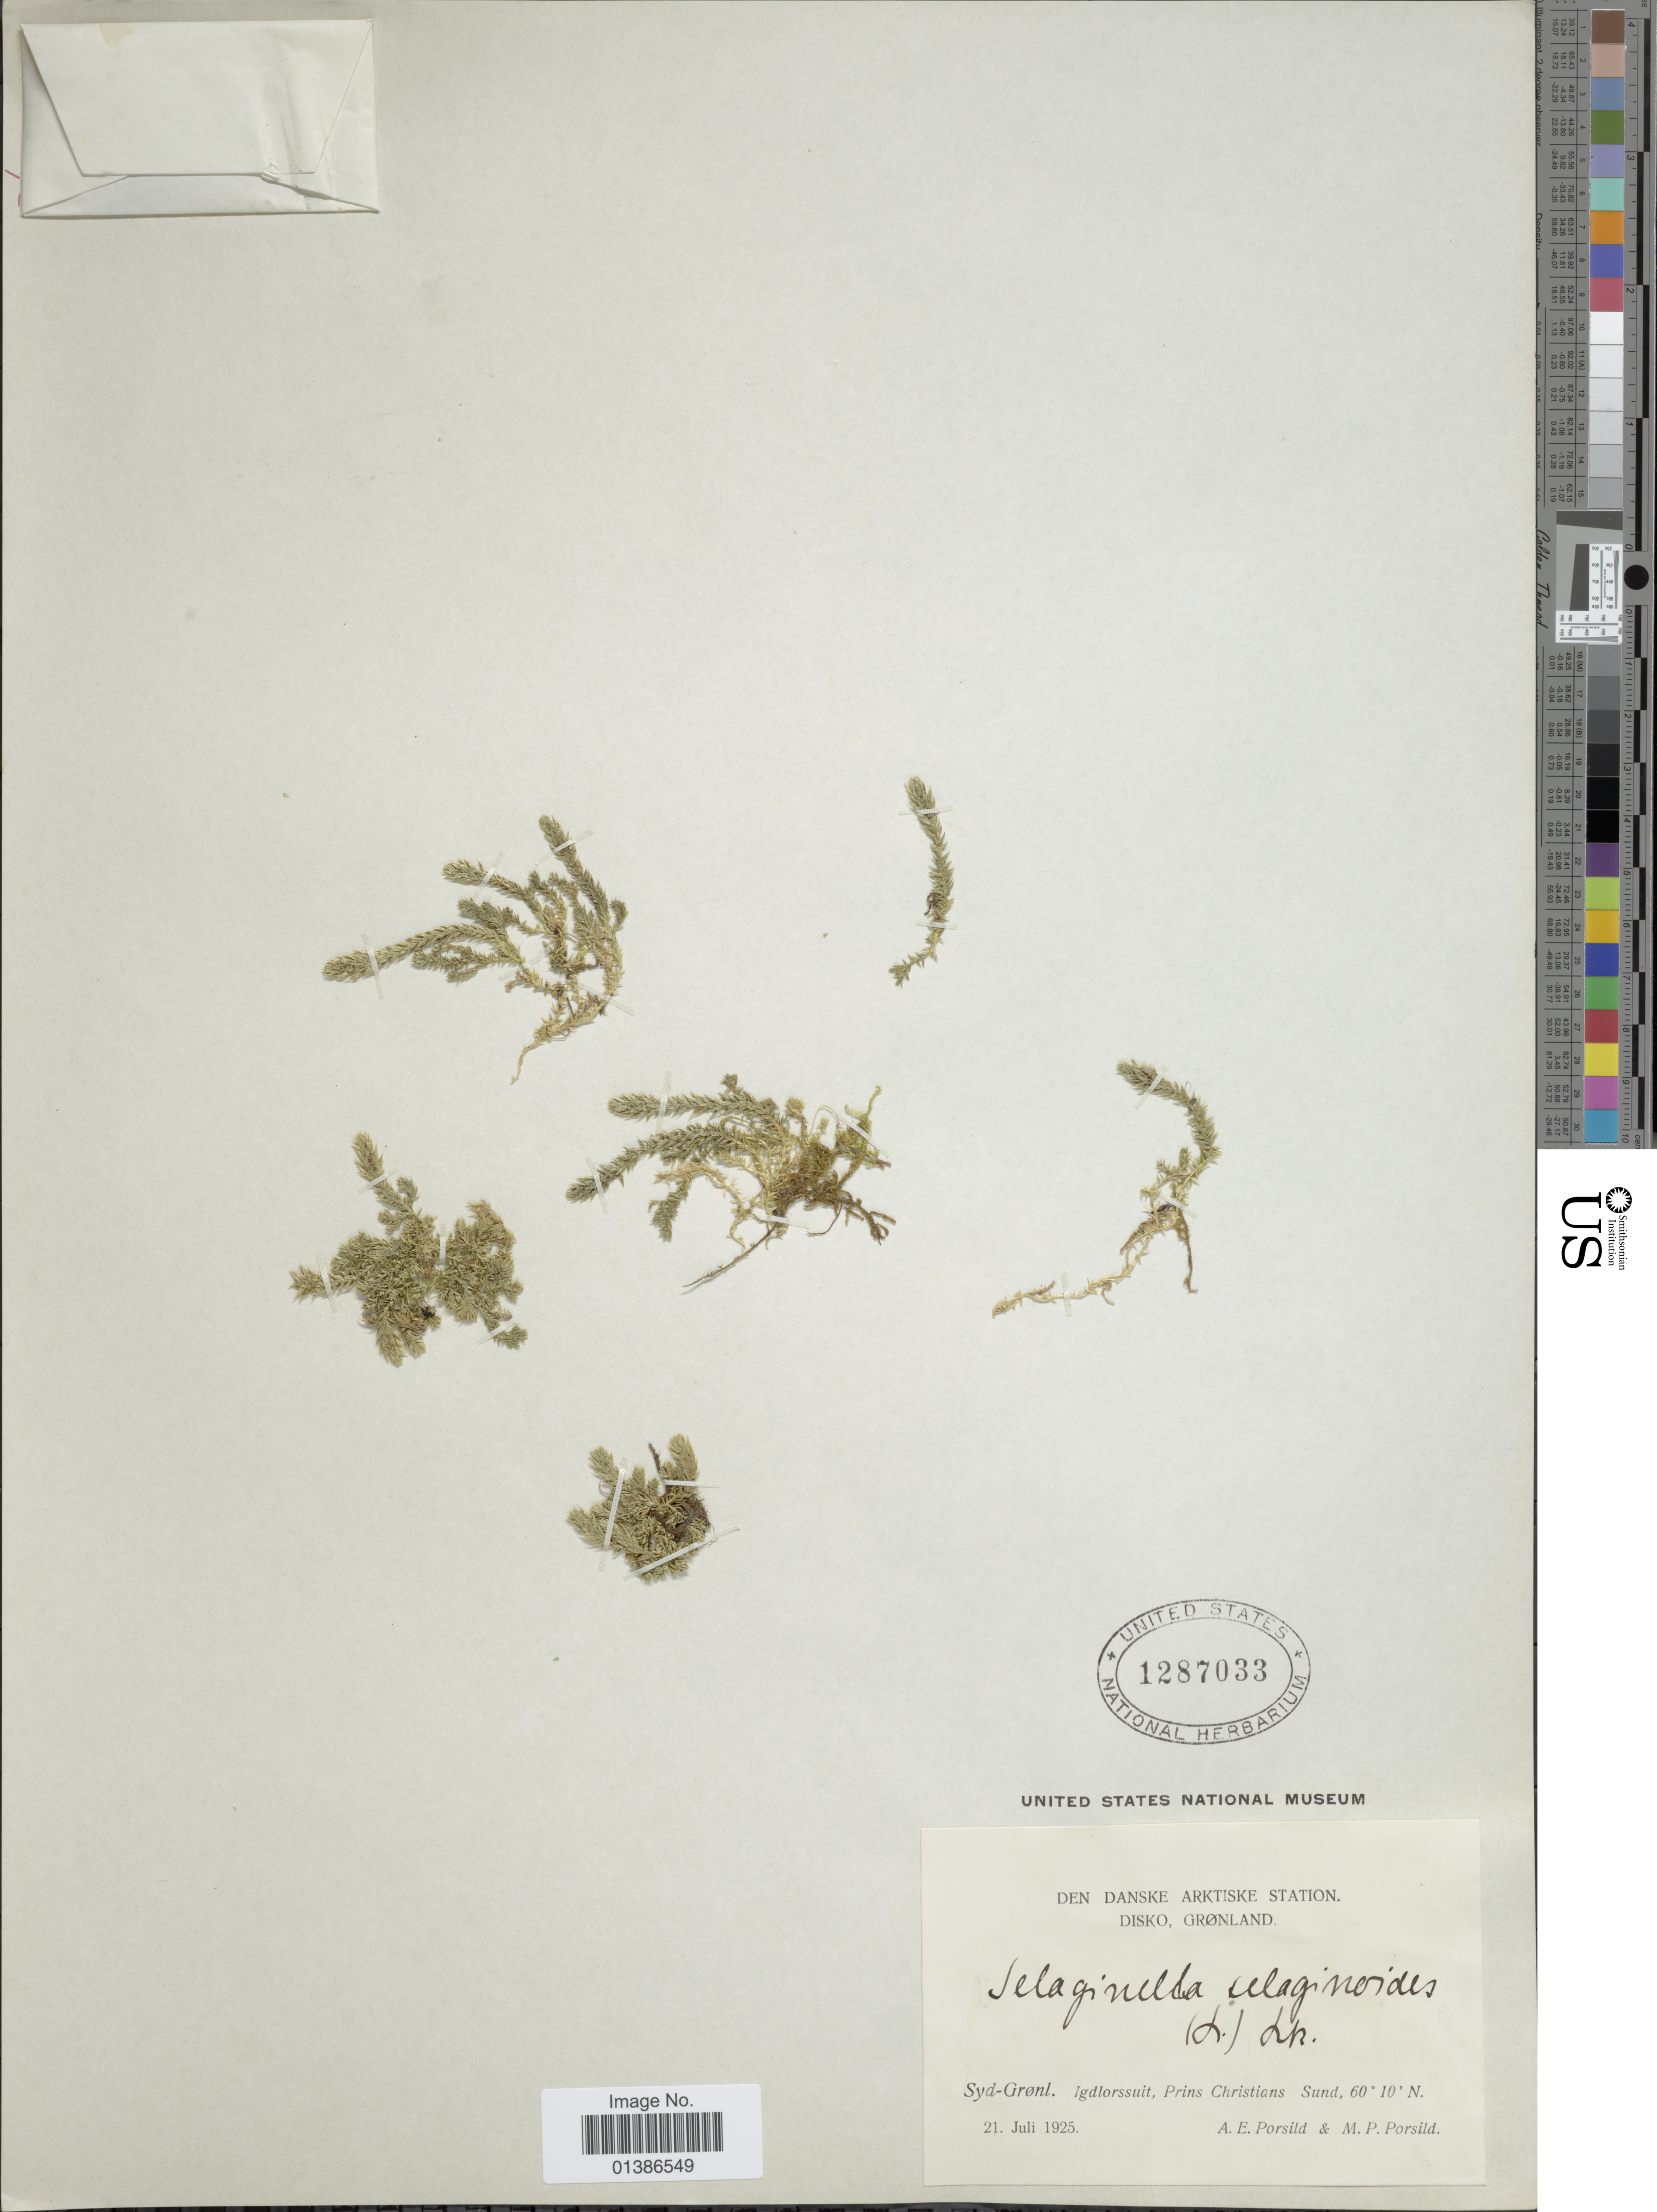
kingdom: Plantae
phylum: Tracheophyta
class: Lycopodiopsida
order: Selaginellales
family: Selaginellaceae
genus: Selaginella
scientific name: Selaginella selaginoides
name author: (L.) Link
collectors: A. E. Porsild & M. P. Porsild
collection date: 1925-07-21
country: Greenland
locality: Den Danske Arktiske Station, Disko. Syd-Grønl. Igdlorssuit, Prins Christians Sund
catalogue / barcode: US 1287033